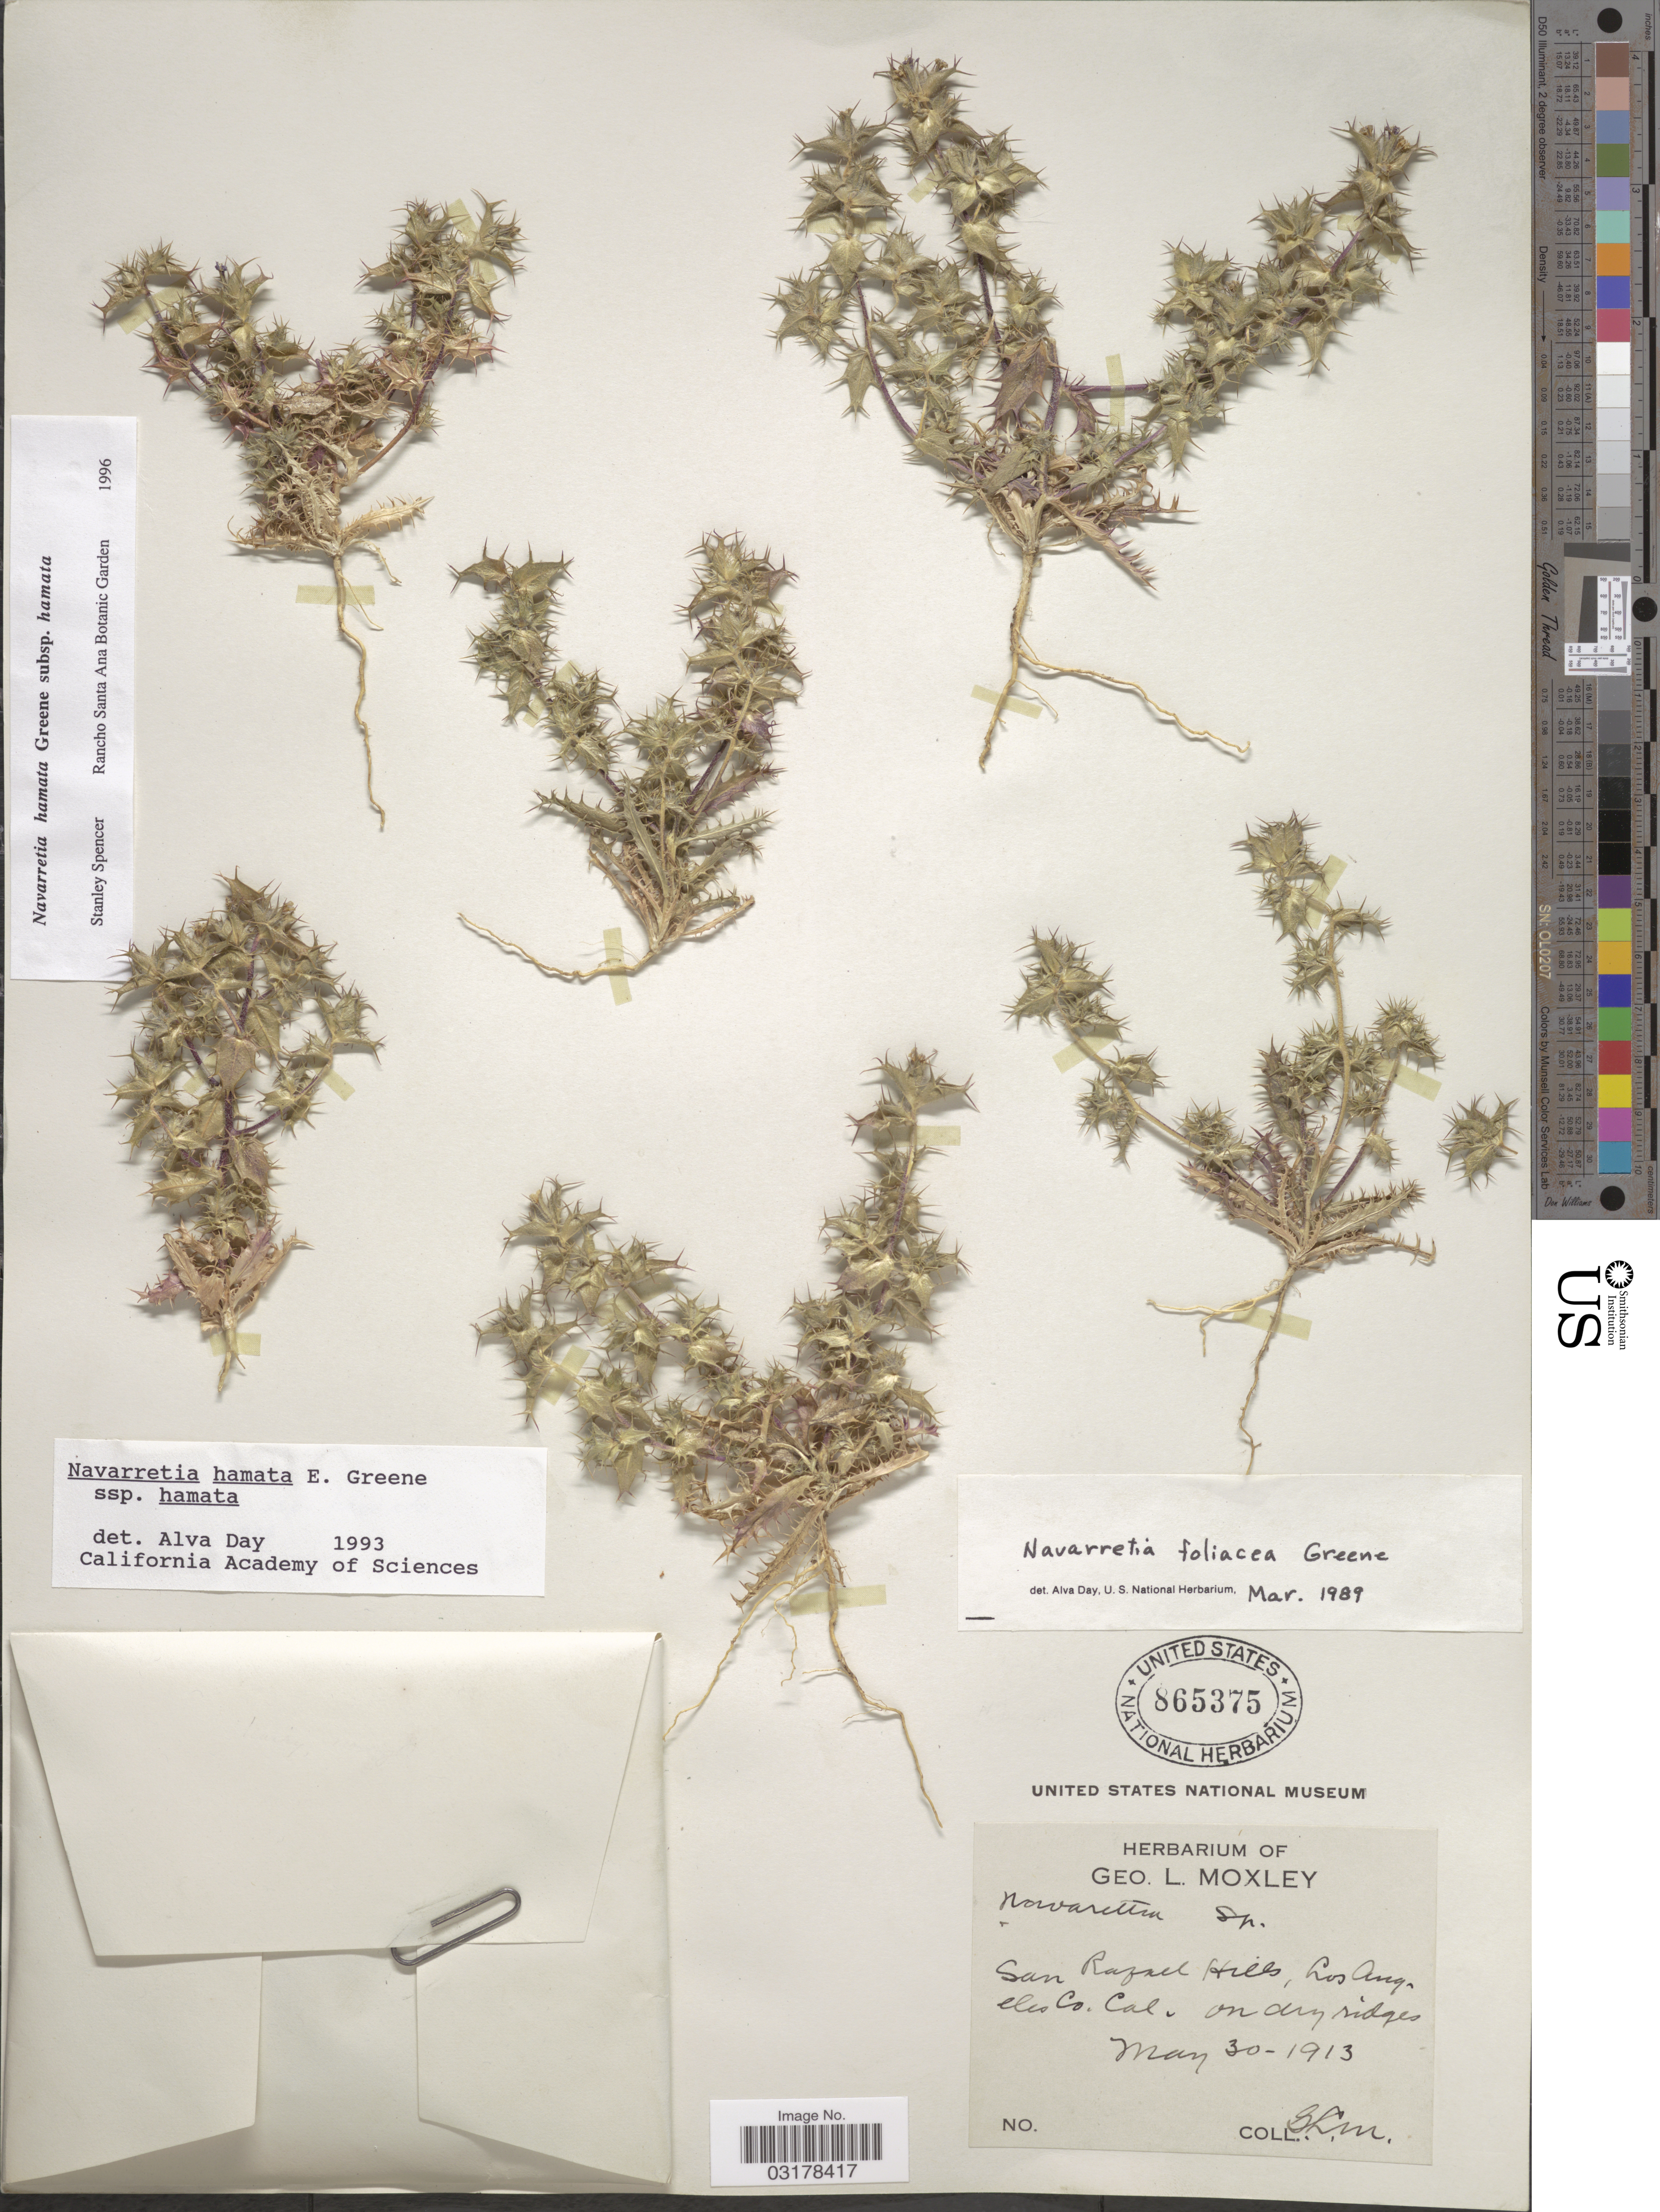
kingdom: Plantae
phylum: Tracheophyta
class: Magnoliopsida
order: Ericales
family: Polemoniaceae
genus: Navarretia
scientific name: Navarretia hamata var. hamata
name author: Greene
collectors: G. L. Moxley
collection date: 1913-05-30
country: United States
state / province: California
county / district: Los Angeles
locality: San Rafael Hills, Los Angeles Co. Cal.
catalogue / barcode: US 865375